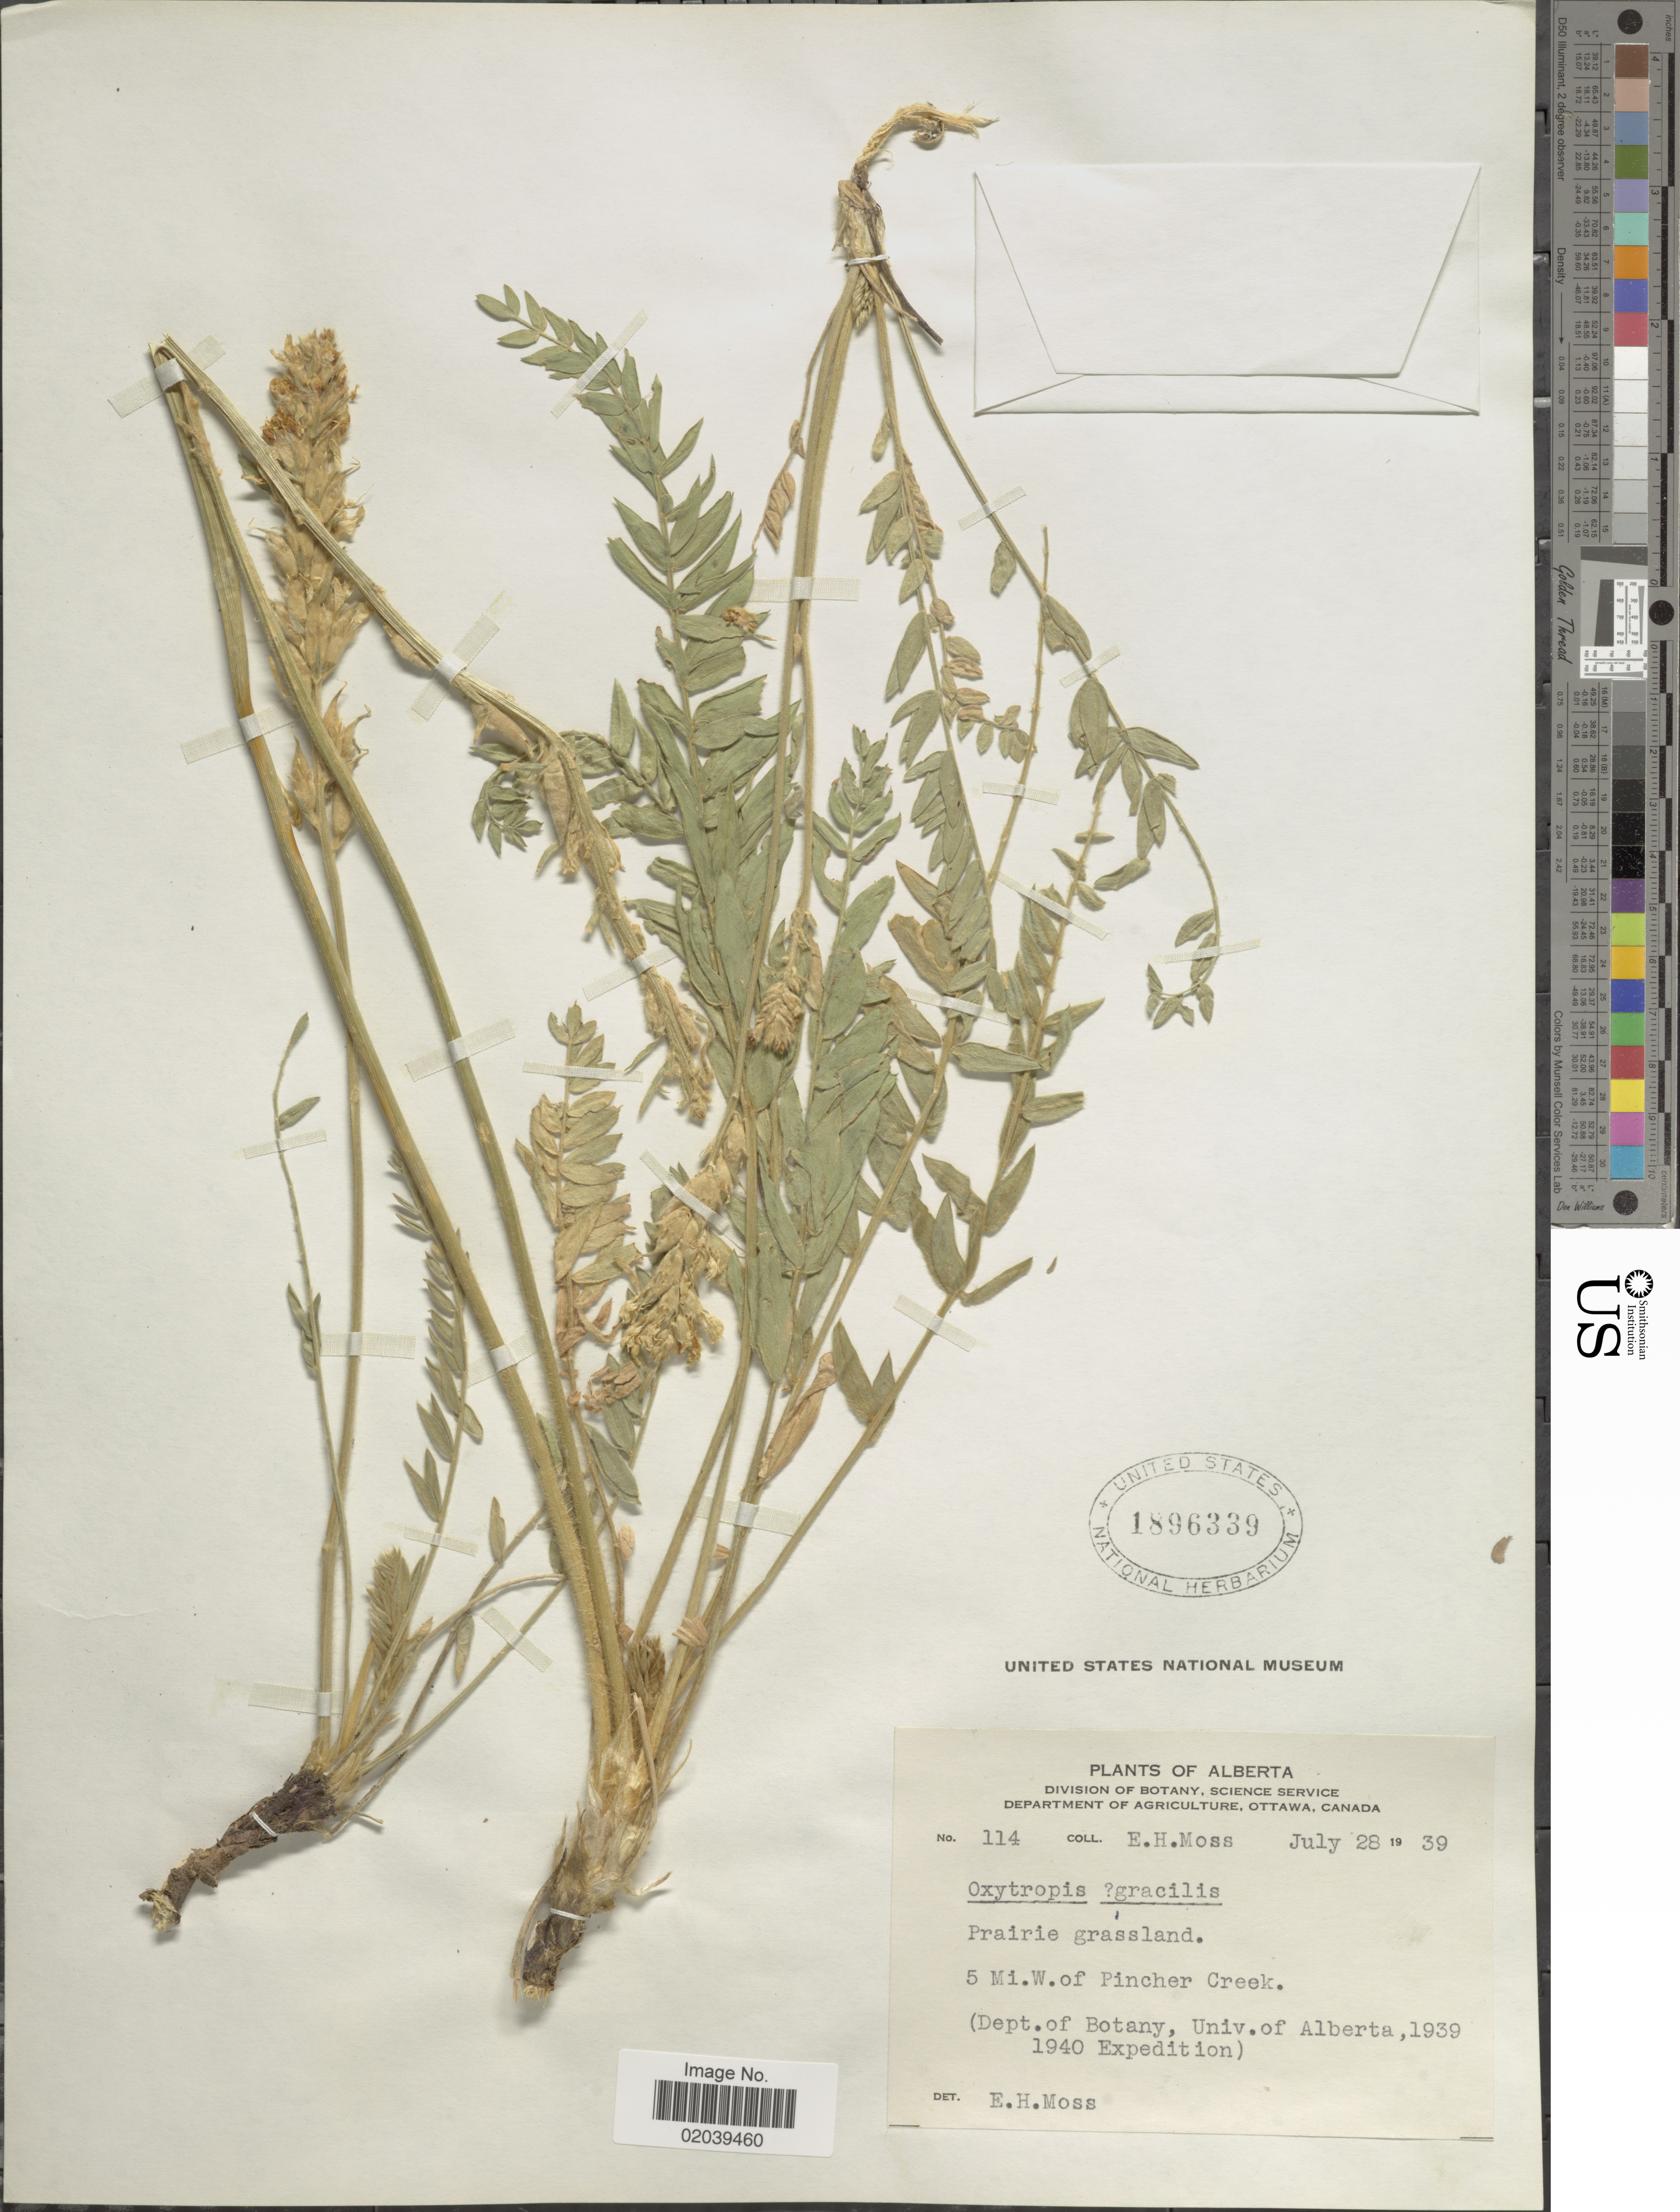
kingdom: Plantae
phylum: Tracheophyta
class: Magnoliopsida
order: Fabales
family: Fabaceae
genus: Oxytropis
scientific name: Oxytropis campestris var. gracilis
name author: (A. Nelson) Barneby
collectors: E. Moss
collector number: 114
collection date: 1939-07-28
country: Canada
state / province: Alberta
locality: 5 Mi. W. of Pincher Creek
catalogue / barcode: US 1896339